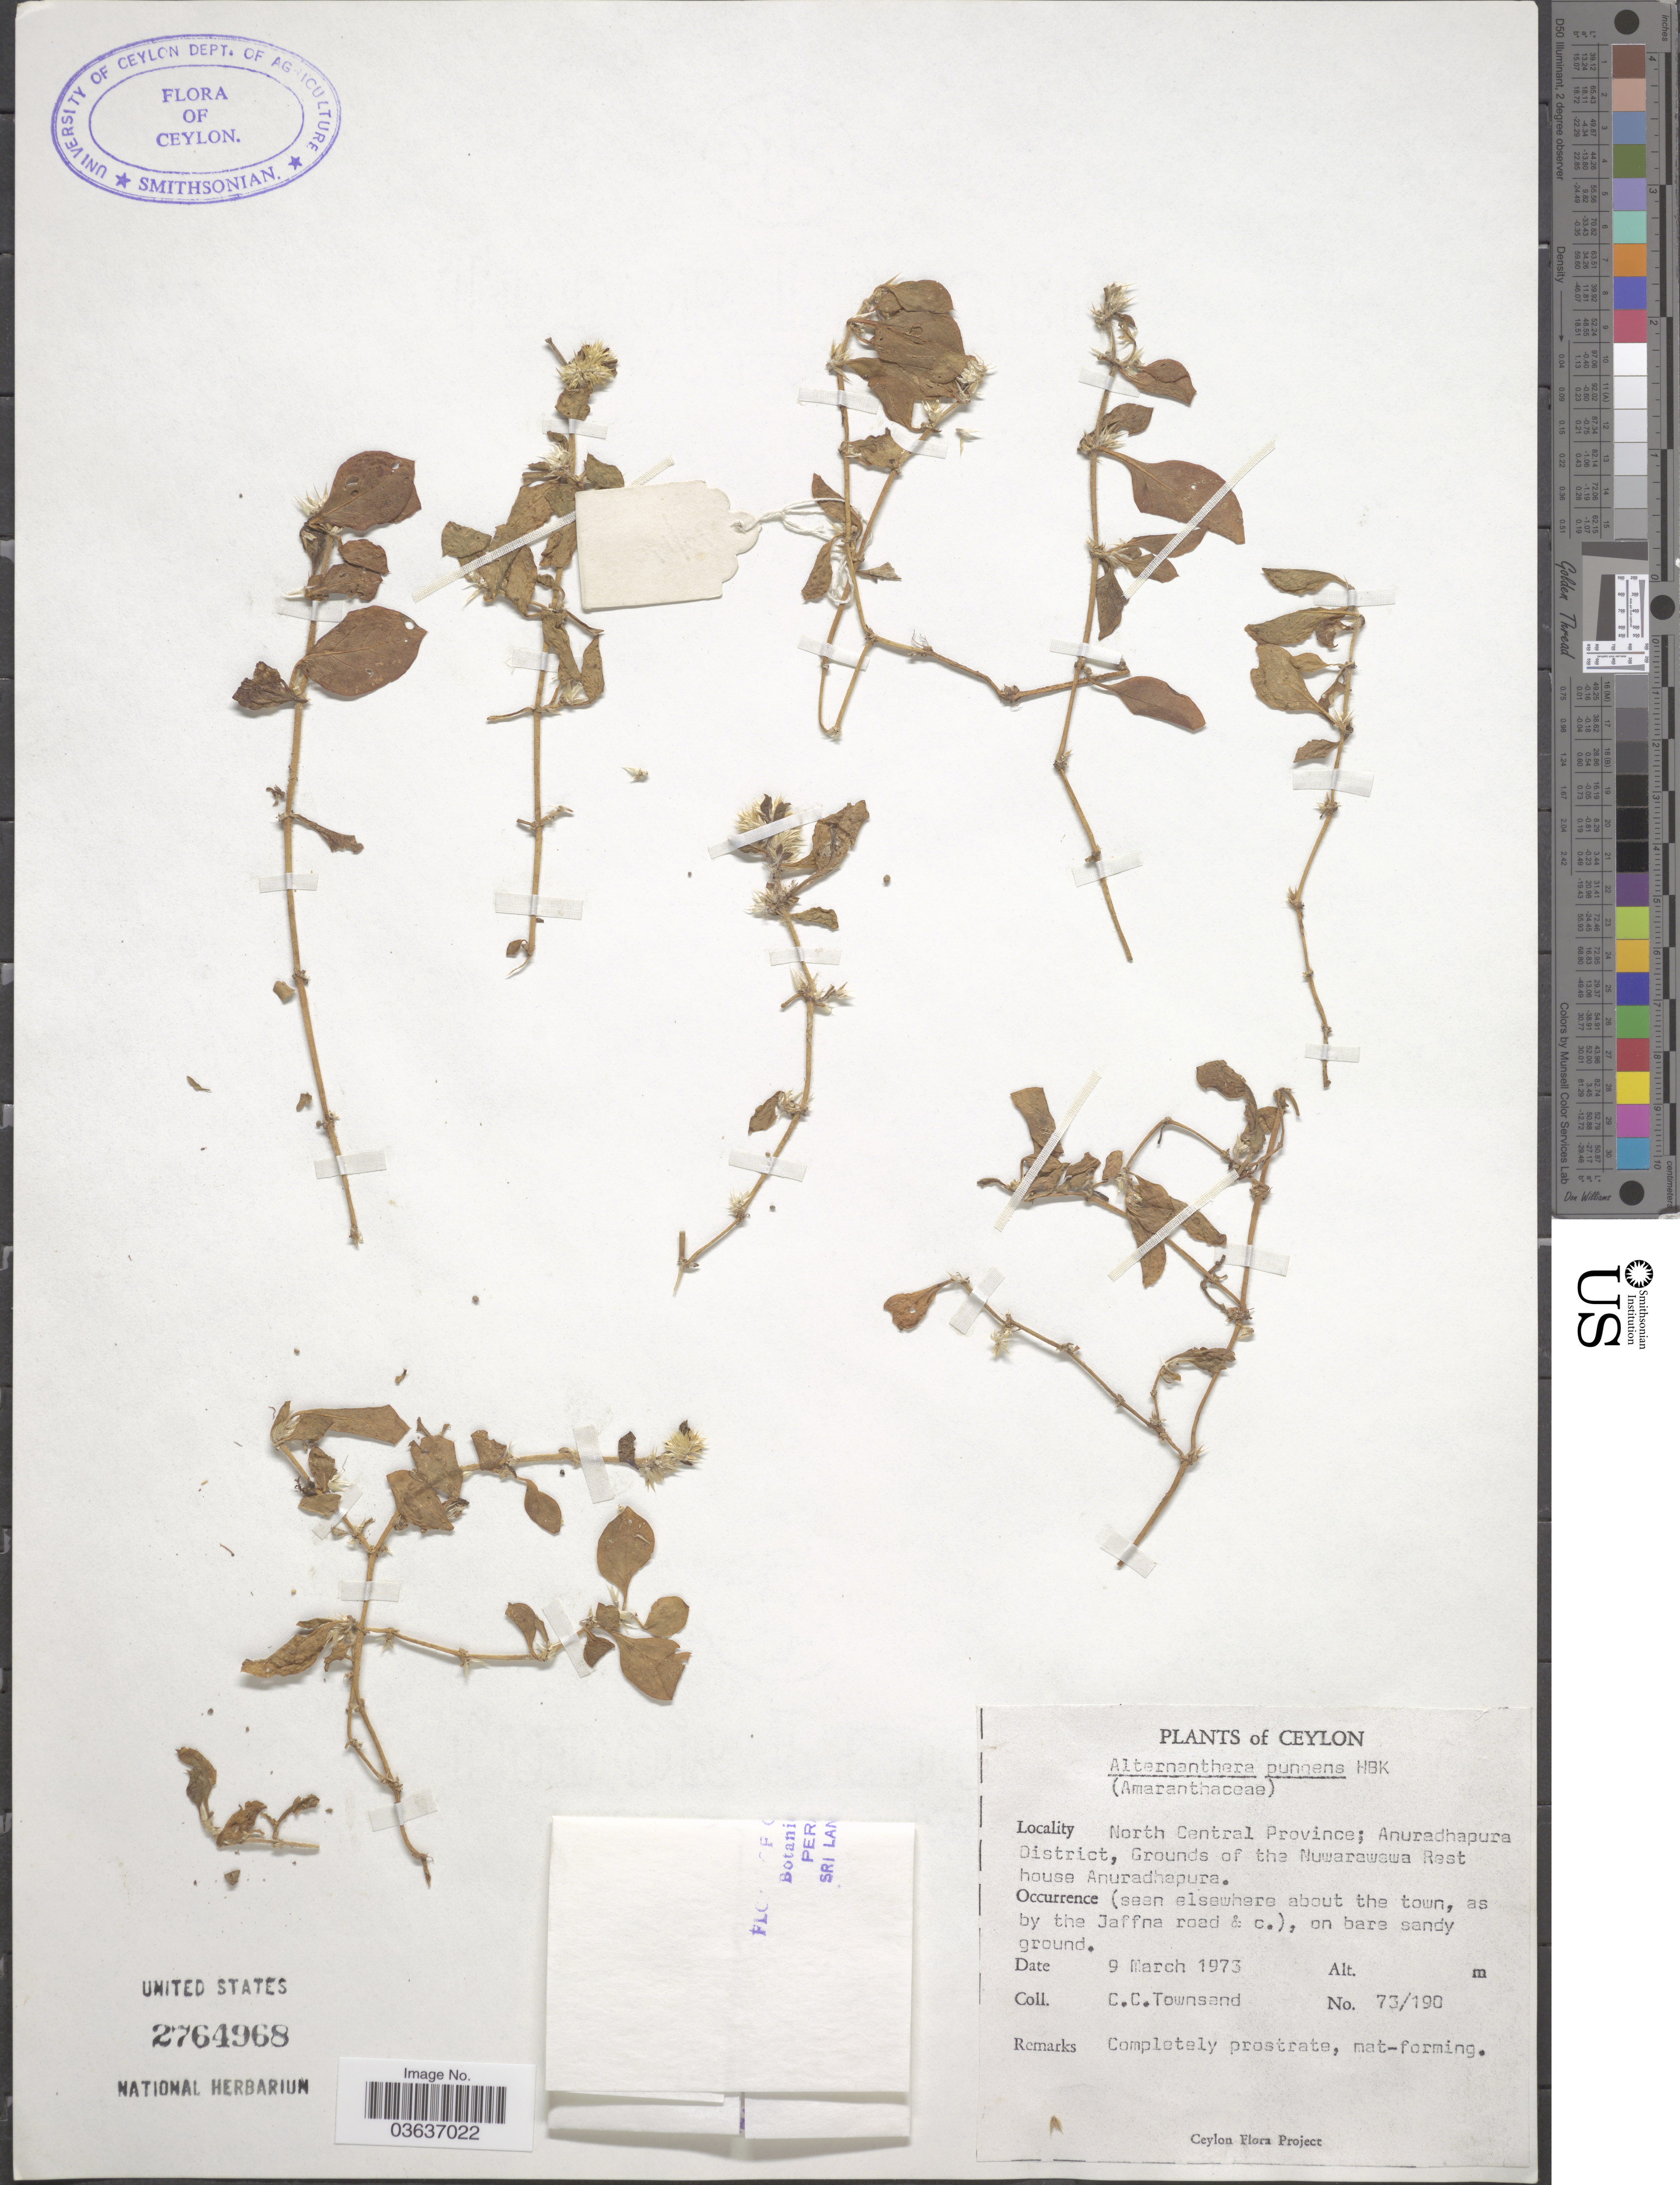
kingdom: Plantae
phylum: Tracheophyta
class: Magnoliopsida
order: Caryophyllales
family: Amaranthaceae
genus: Alternanthera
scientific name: Alternanthera pungens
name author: Kunth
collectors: C. Townsend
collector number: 73/190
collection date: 1973-03-09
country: Sri Lanka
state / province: North Central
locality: Ceylon. Anuradhapura District, Grounds of the Nuwarawewa Rest house Anuradhapura (seen elsewhere about the town, as by the Jaffna road & c.).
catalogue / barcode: US 2764968